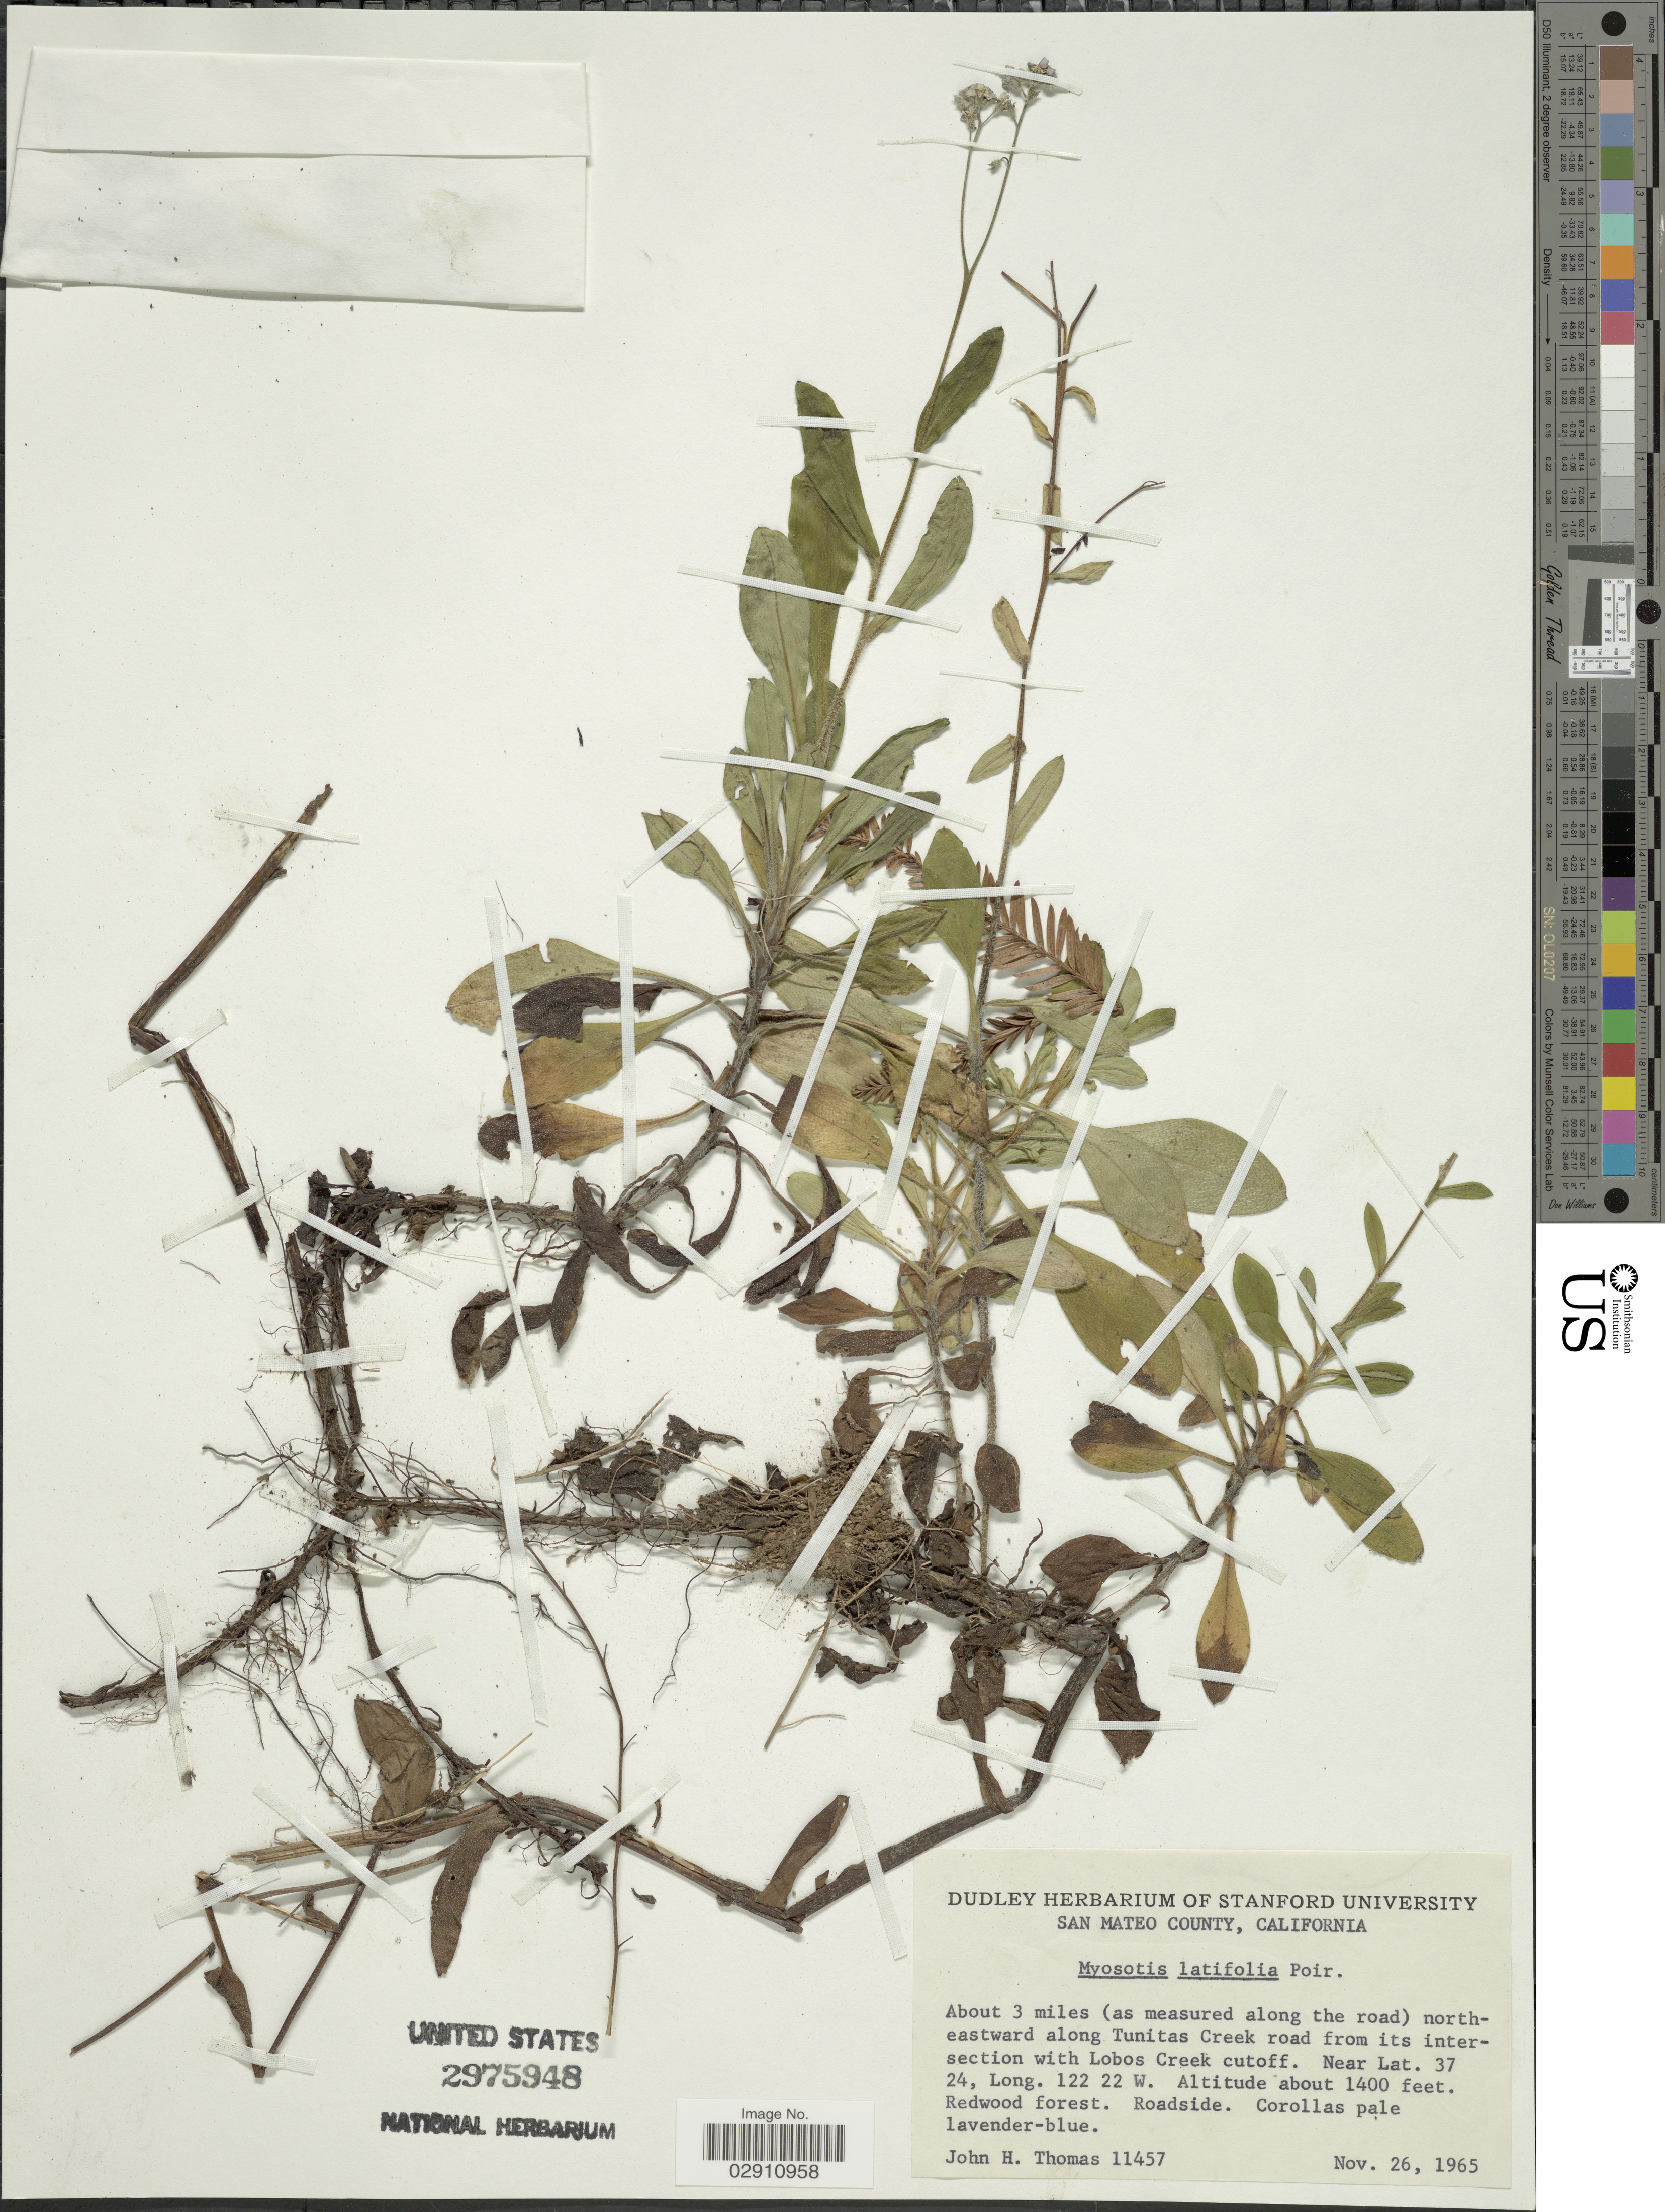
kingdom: Plantae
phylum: Tracheophyta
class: Magnoliopsida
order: Boraginales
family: Boraginaceae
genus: Myosotis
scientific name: Myosotis latifolia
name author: Poir.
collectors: J. H. Thomas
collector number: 11457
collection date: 1965-11-26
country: United States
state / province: California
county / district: San Mateo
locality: San Mateo County. About 3 miles (as measured along the road) northeastward along Tunitas Creek road from its intersection with Lobos Creek cutoff. Redwood forest. Roadside.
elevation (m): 427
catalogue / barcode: US 2975948